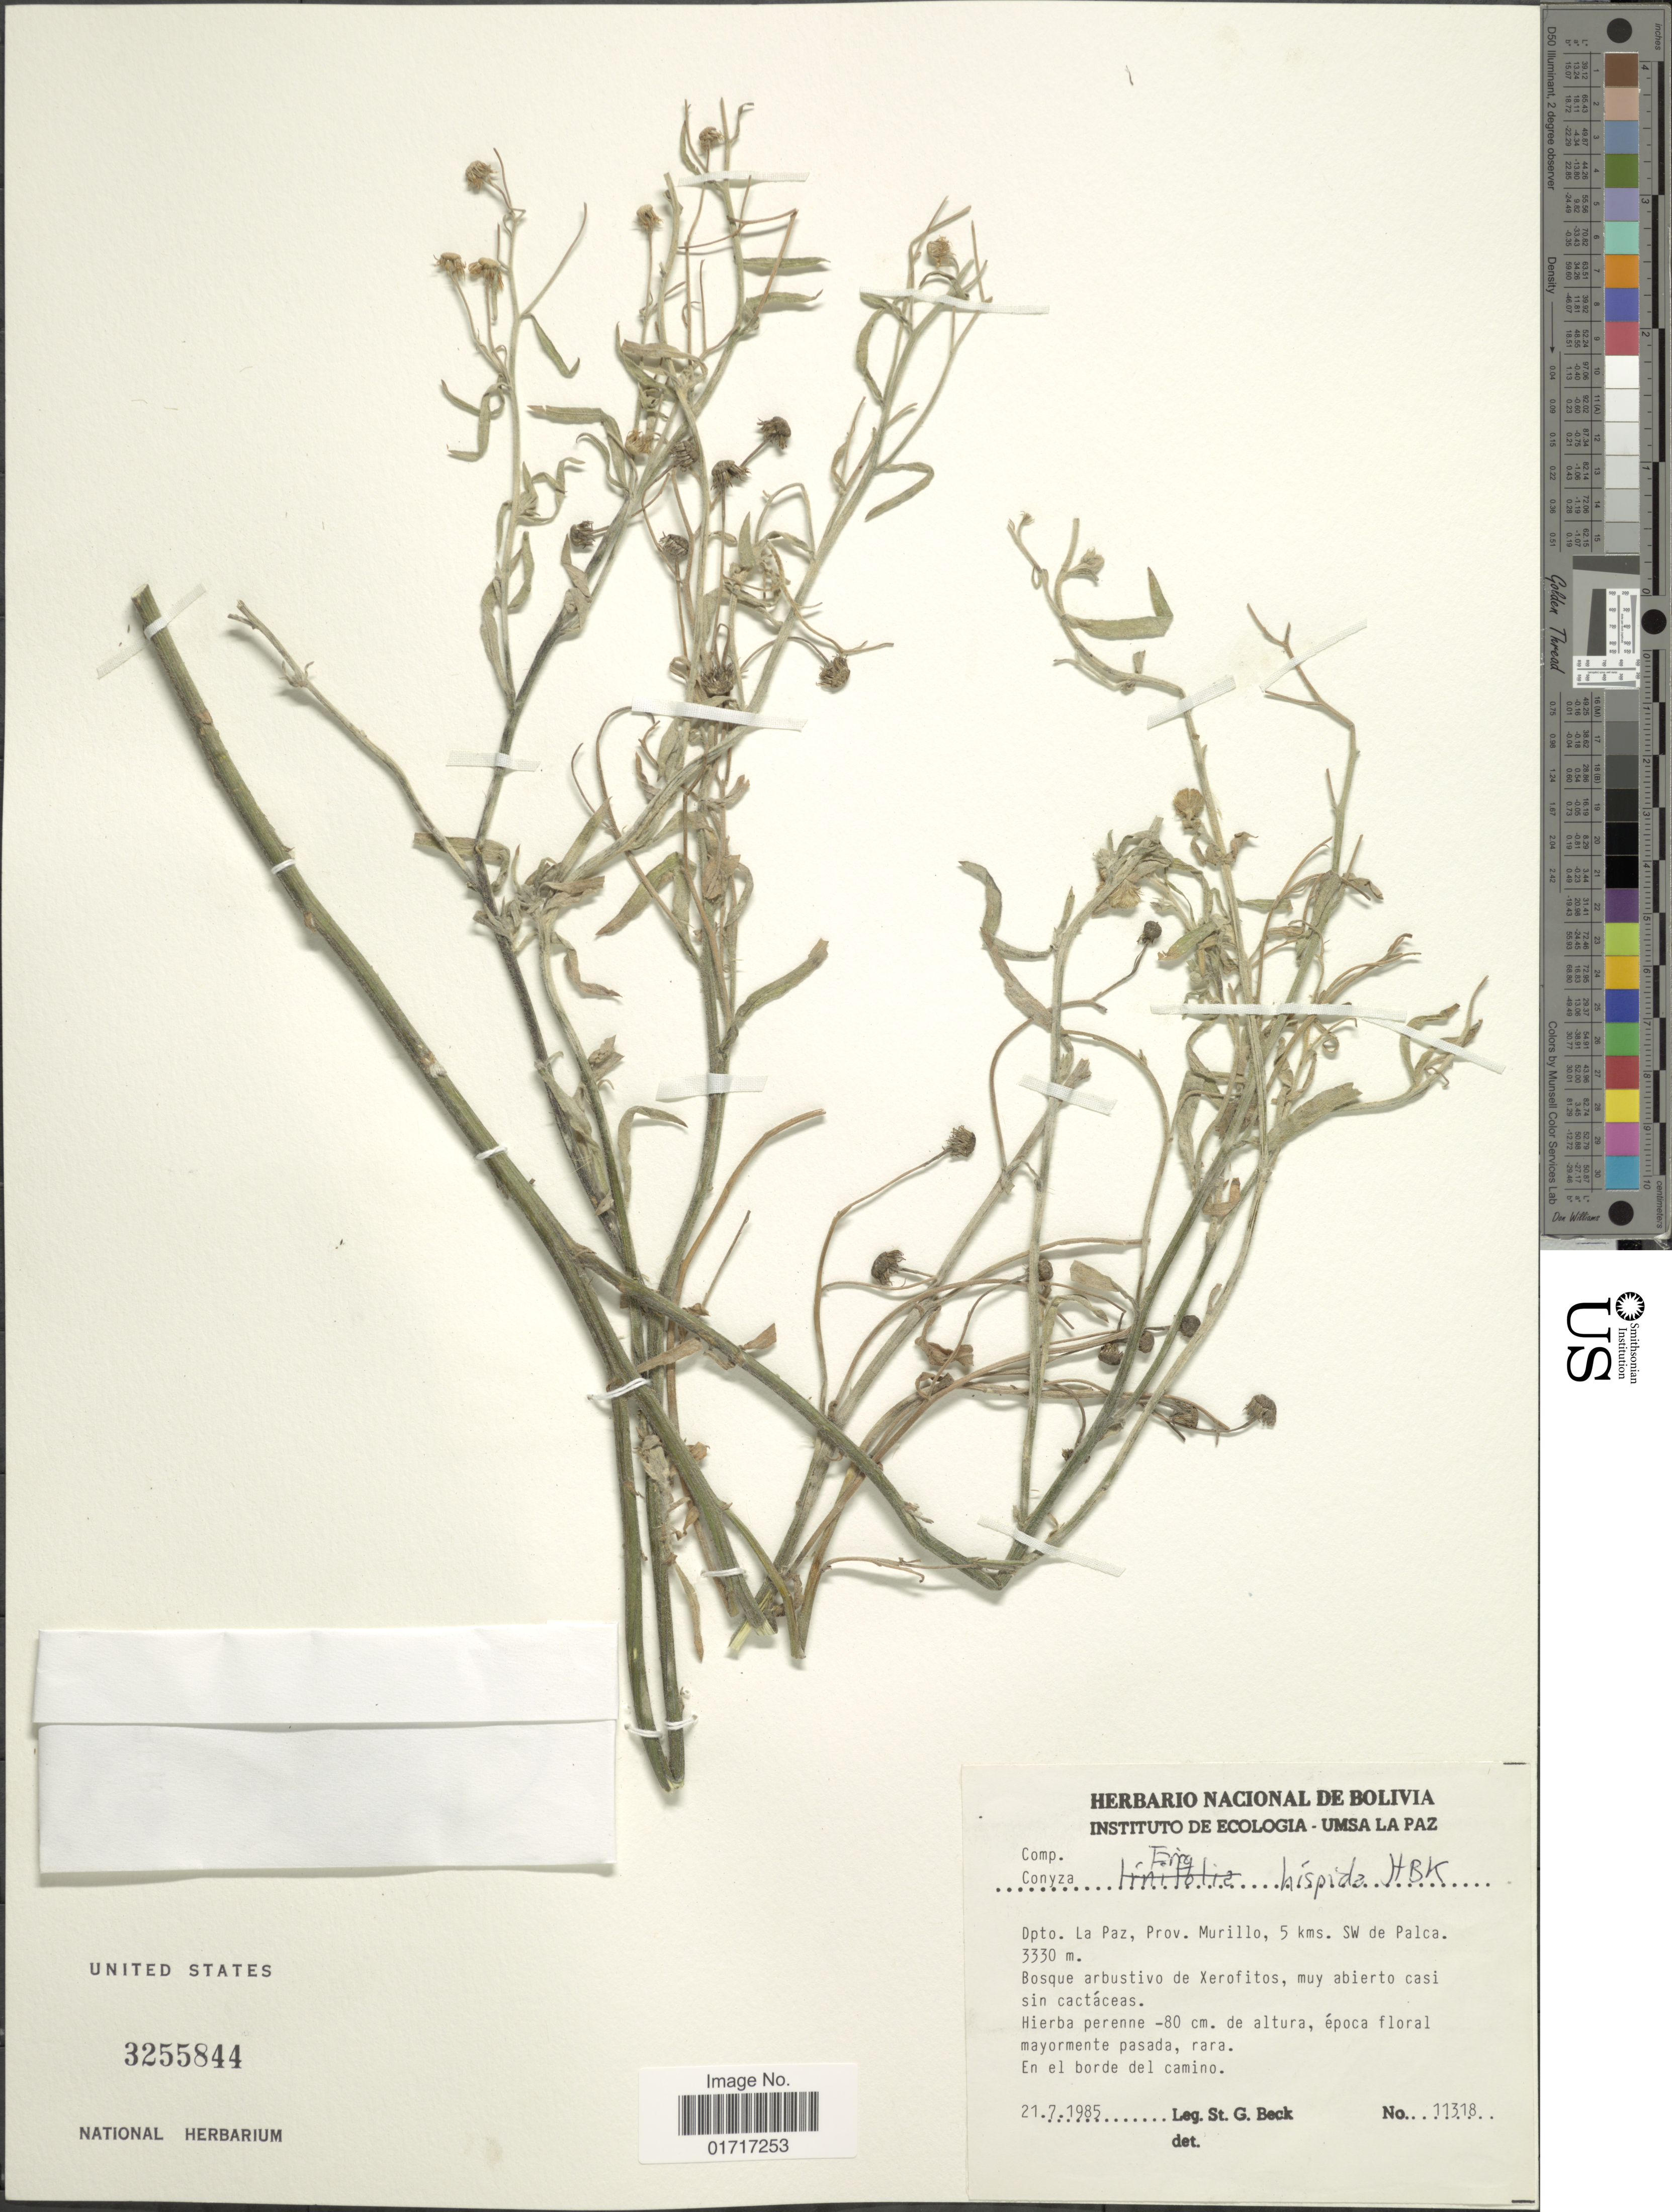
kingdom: Plantae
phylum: Tracheophyta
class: Magnoliopsida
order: Asterales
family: Asteraceae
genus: Conyza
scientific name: Conyza hispida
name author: Kunth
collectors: S. G. Beck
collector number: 11318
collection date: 1985-07-21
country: Bolivia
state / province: La Paz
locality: Dpto. La Paz, Prov. Murillo, 5 kms. SW de Palca.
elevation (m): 3330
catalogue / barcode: US 3255844